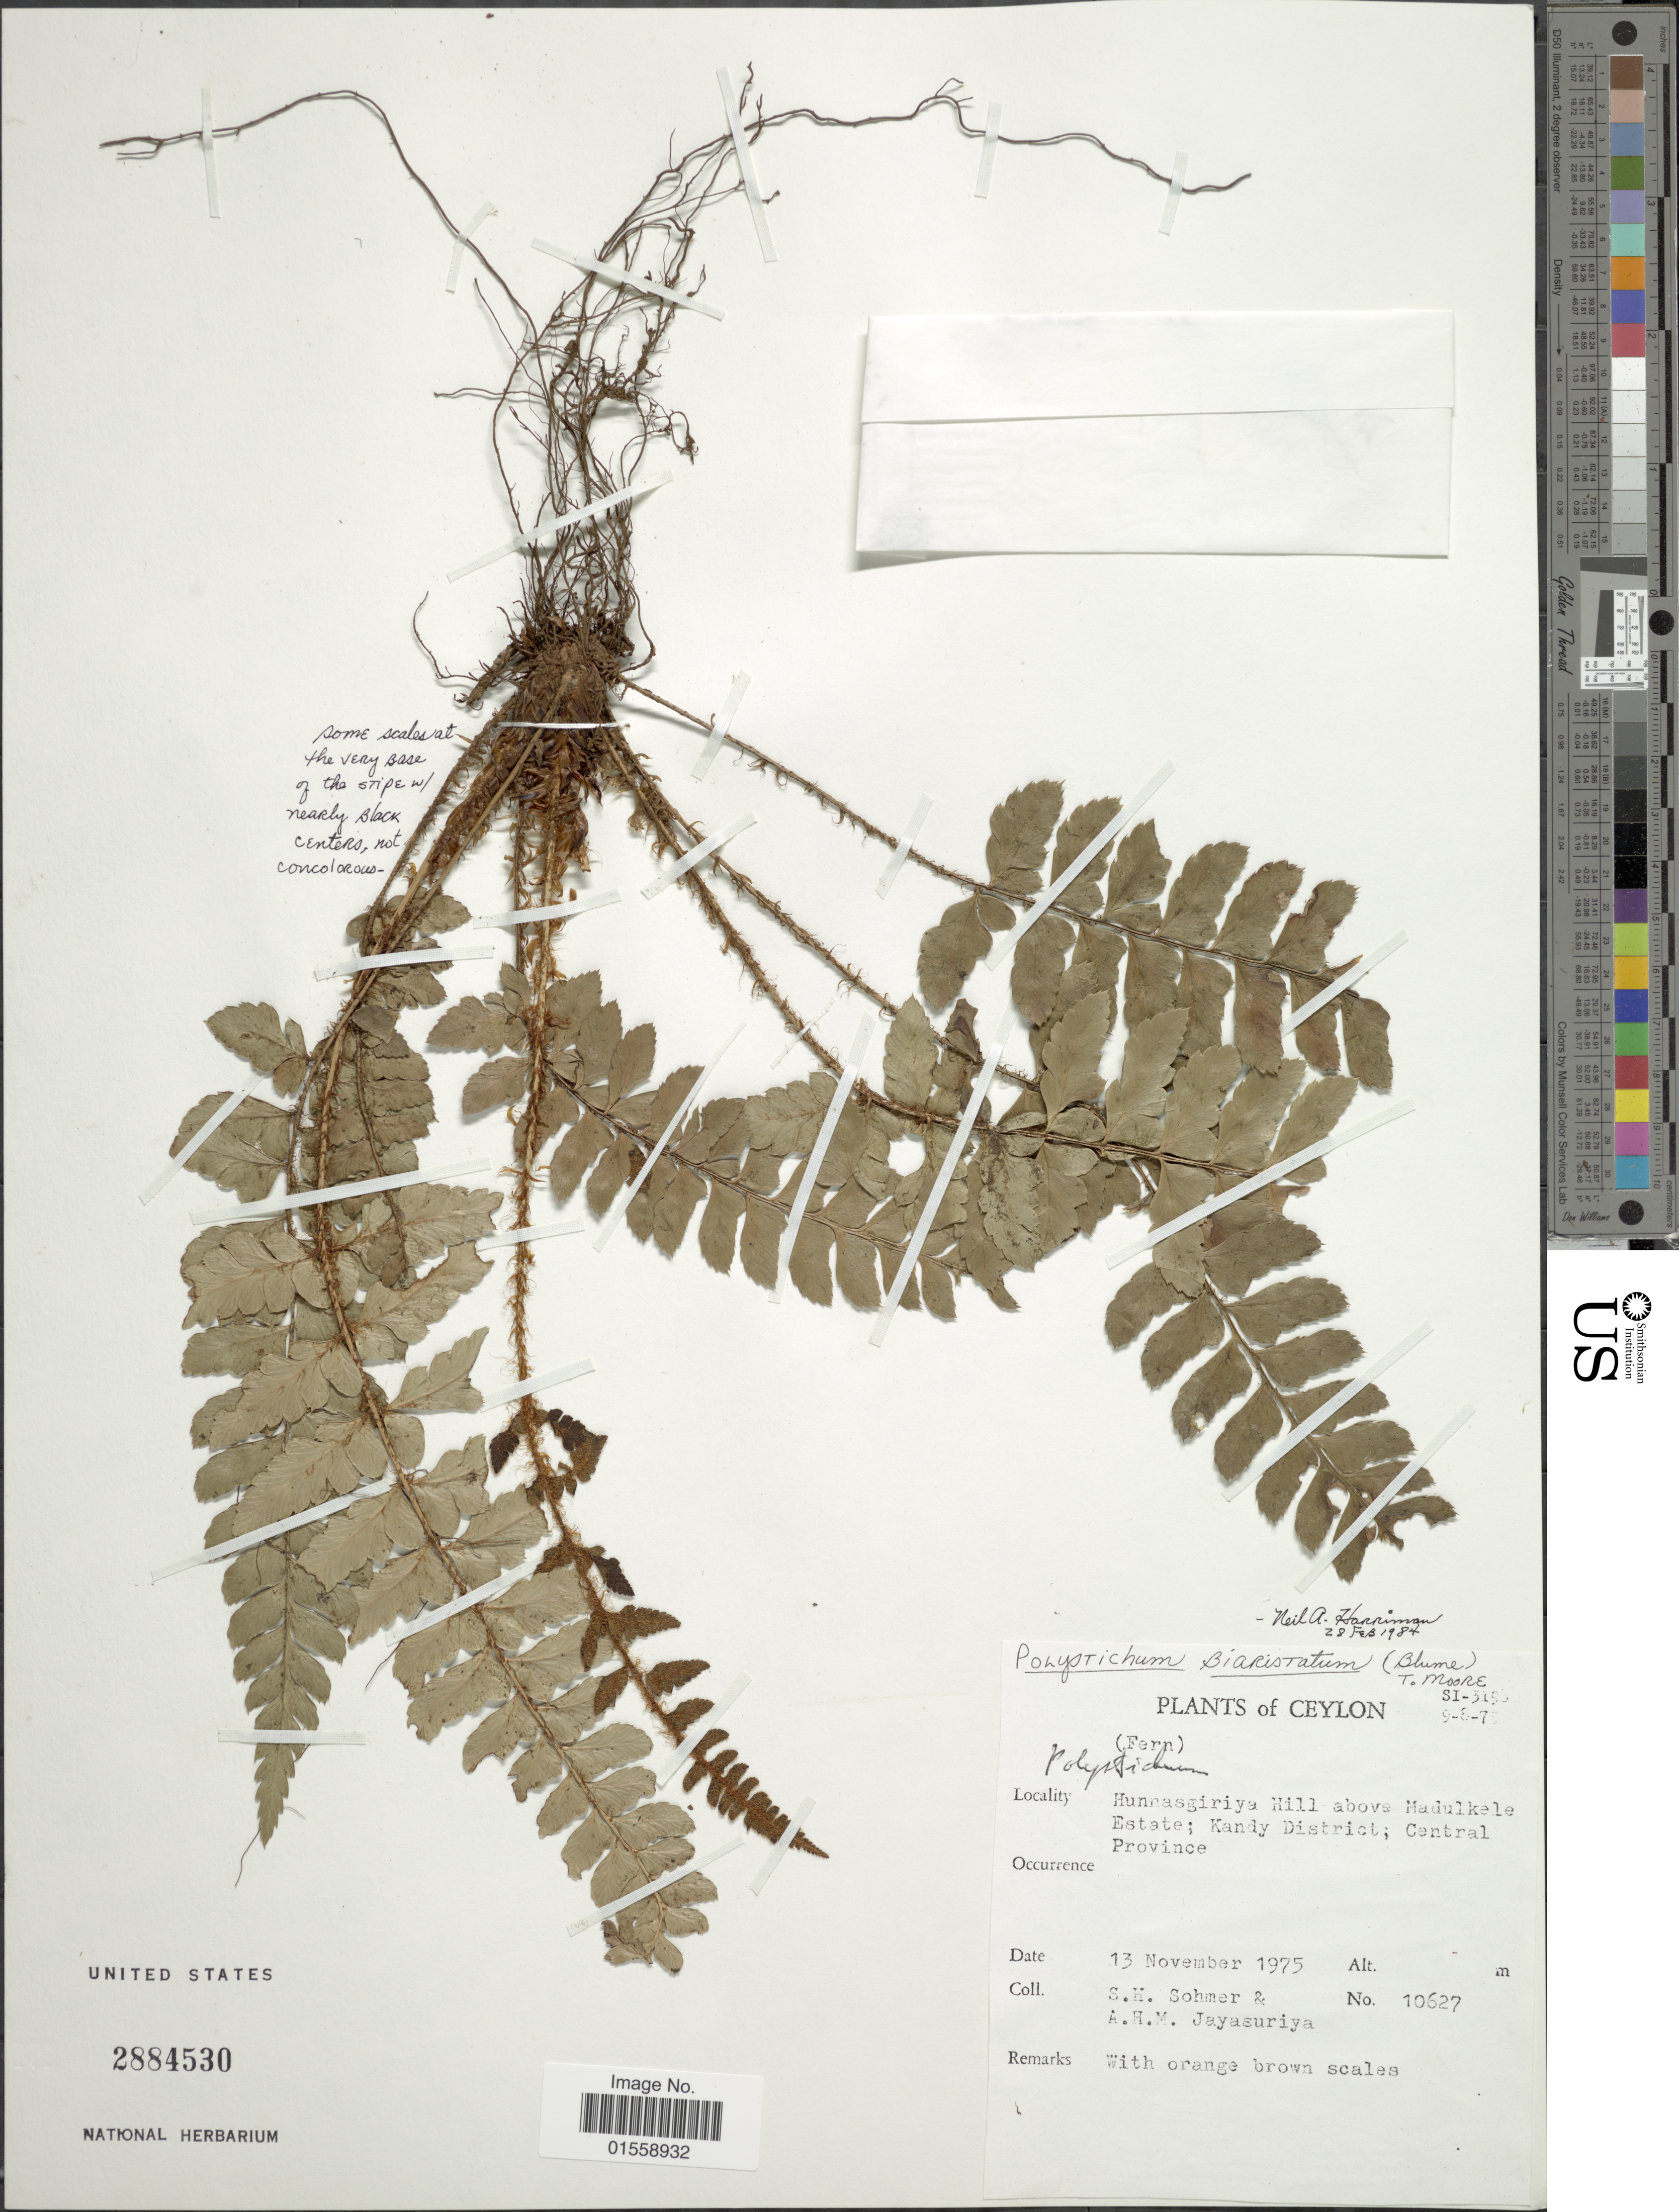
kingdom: Plantae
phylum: Tracheophyta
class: Polypodiopsida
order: Polypodiales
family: Dryopteridaceae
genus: Polystichum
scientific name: Polystichum biaristatum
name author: (Blume) T. Moore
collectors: S. H. Sohmer & A. Jayasuriya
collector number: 10627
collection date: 1975-11-13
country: Sri Lanka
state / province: Central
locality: Ceylon, Hunnasgiriya Hill above Madulkele Estate; Kandy District.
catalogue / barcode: US 2884530